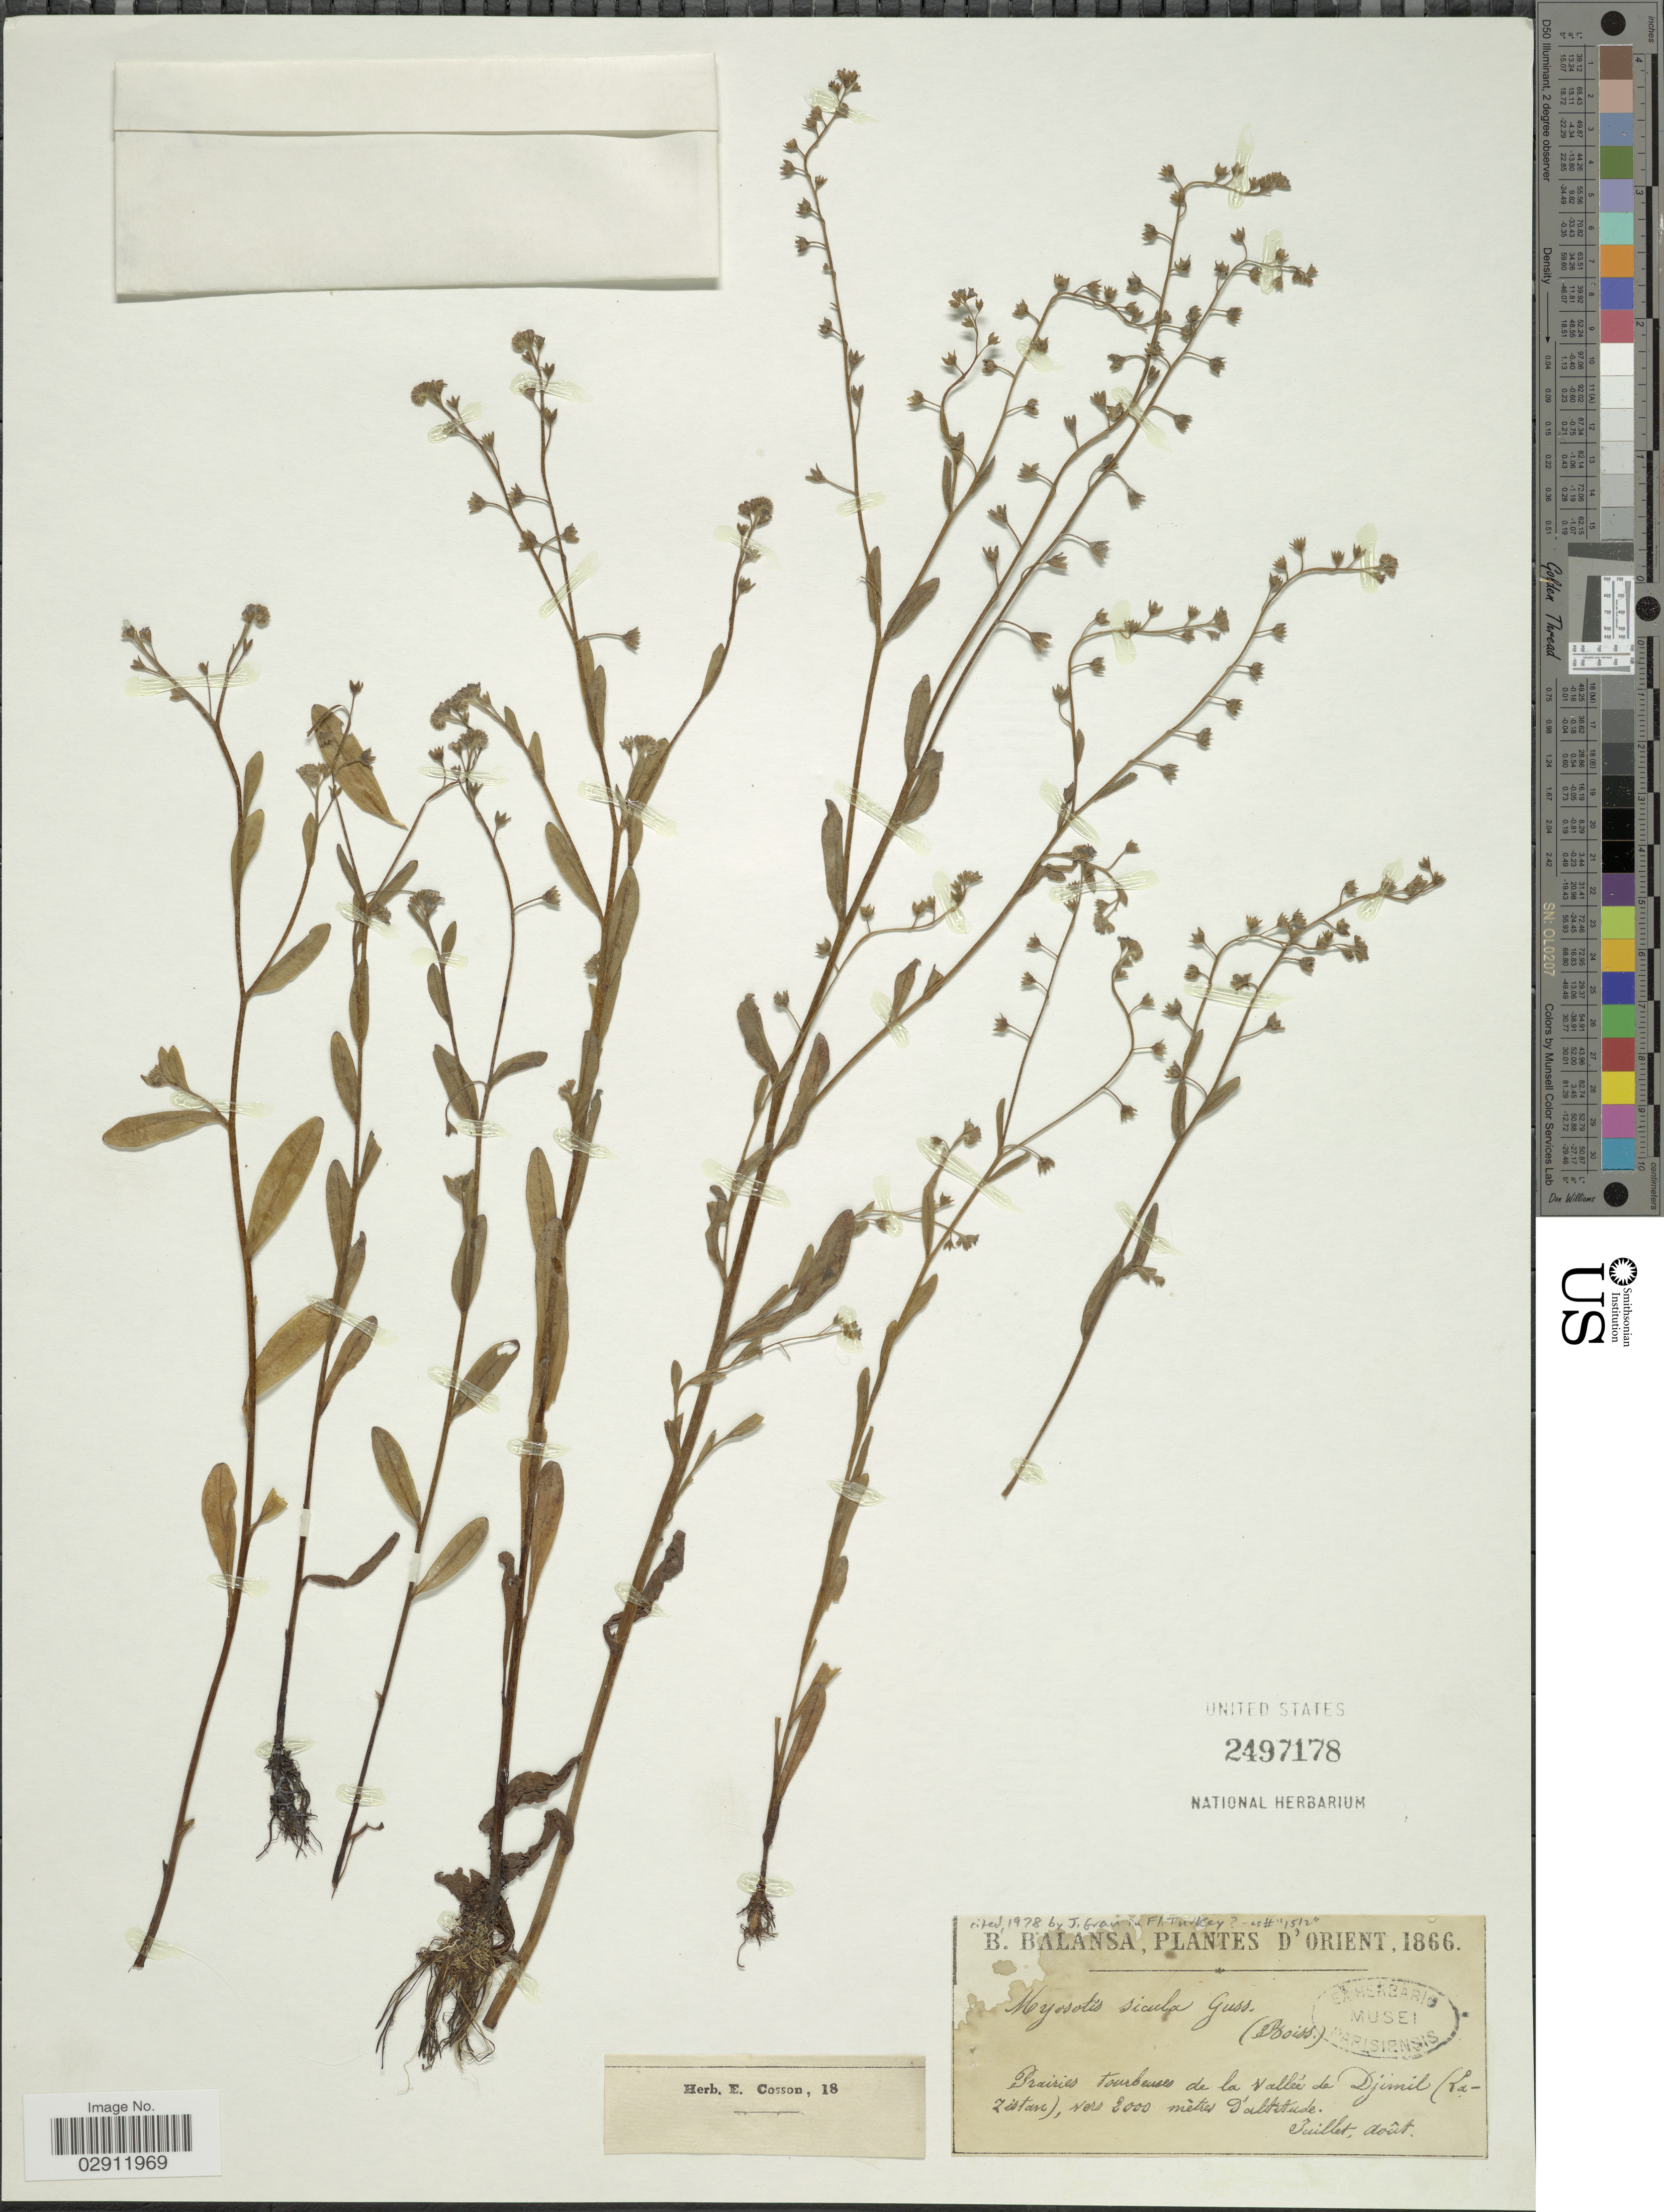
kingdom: Plantae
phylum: Tracheophyta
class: Magnoliopsida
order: Boraginales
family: Boraginaceae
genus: Myosotis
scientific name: Myosotis sicula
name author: Gussone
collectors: B. Balansa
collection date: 1866-07/1866-08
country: Turkey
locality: D'Orient. Prairies tourbeuses de la valée de Djimil (Lazistan).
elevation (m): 2000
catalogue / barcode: US 2497178